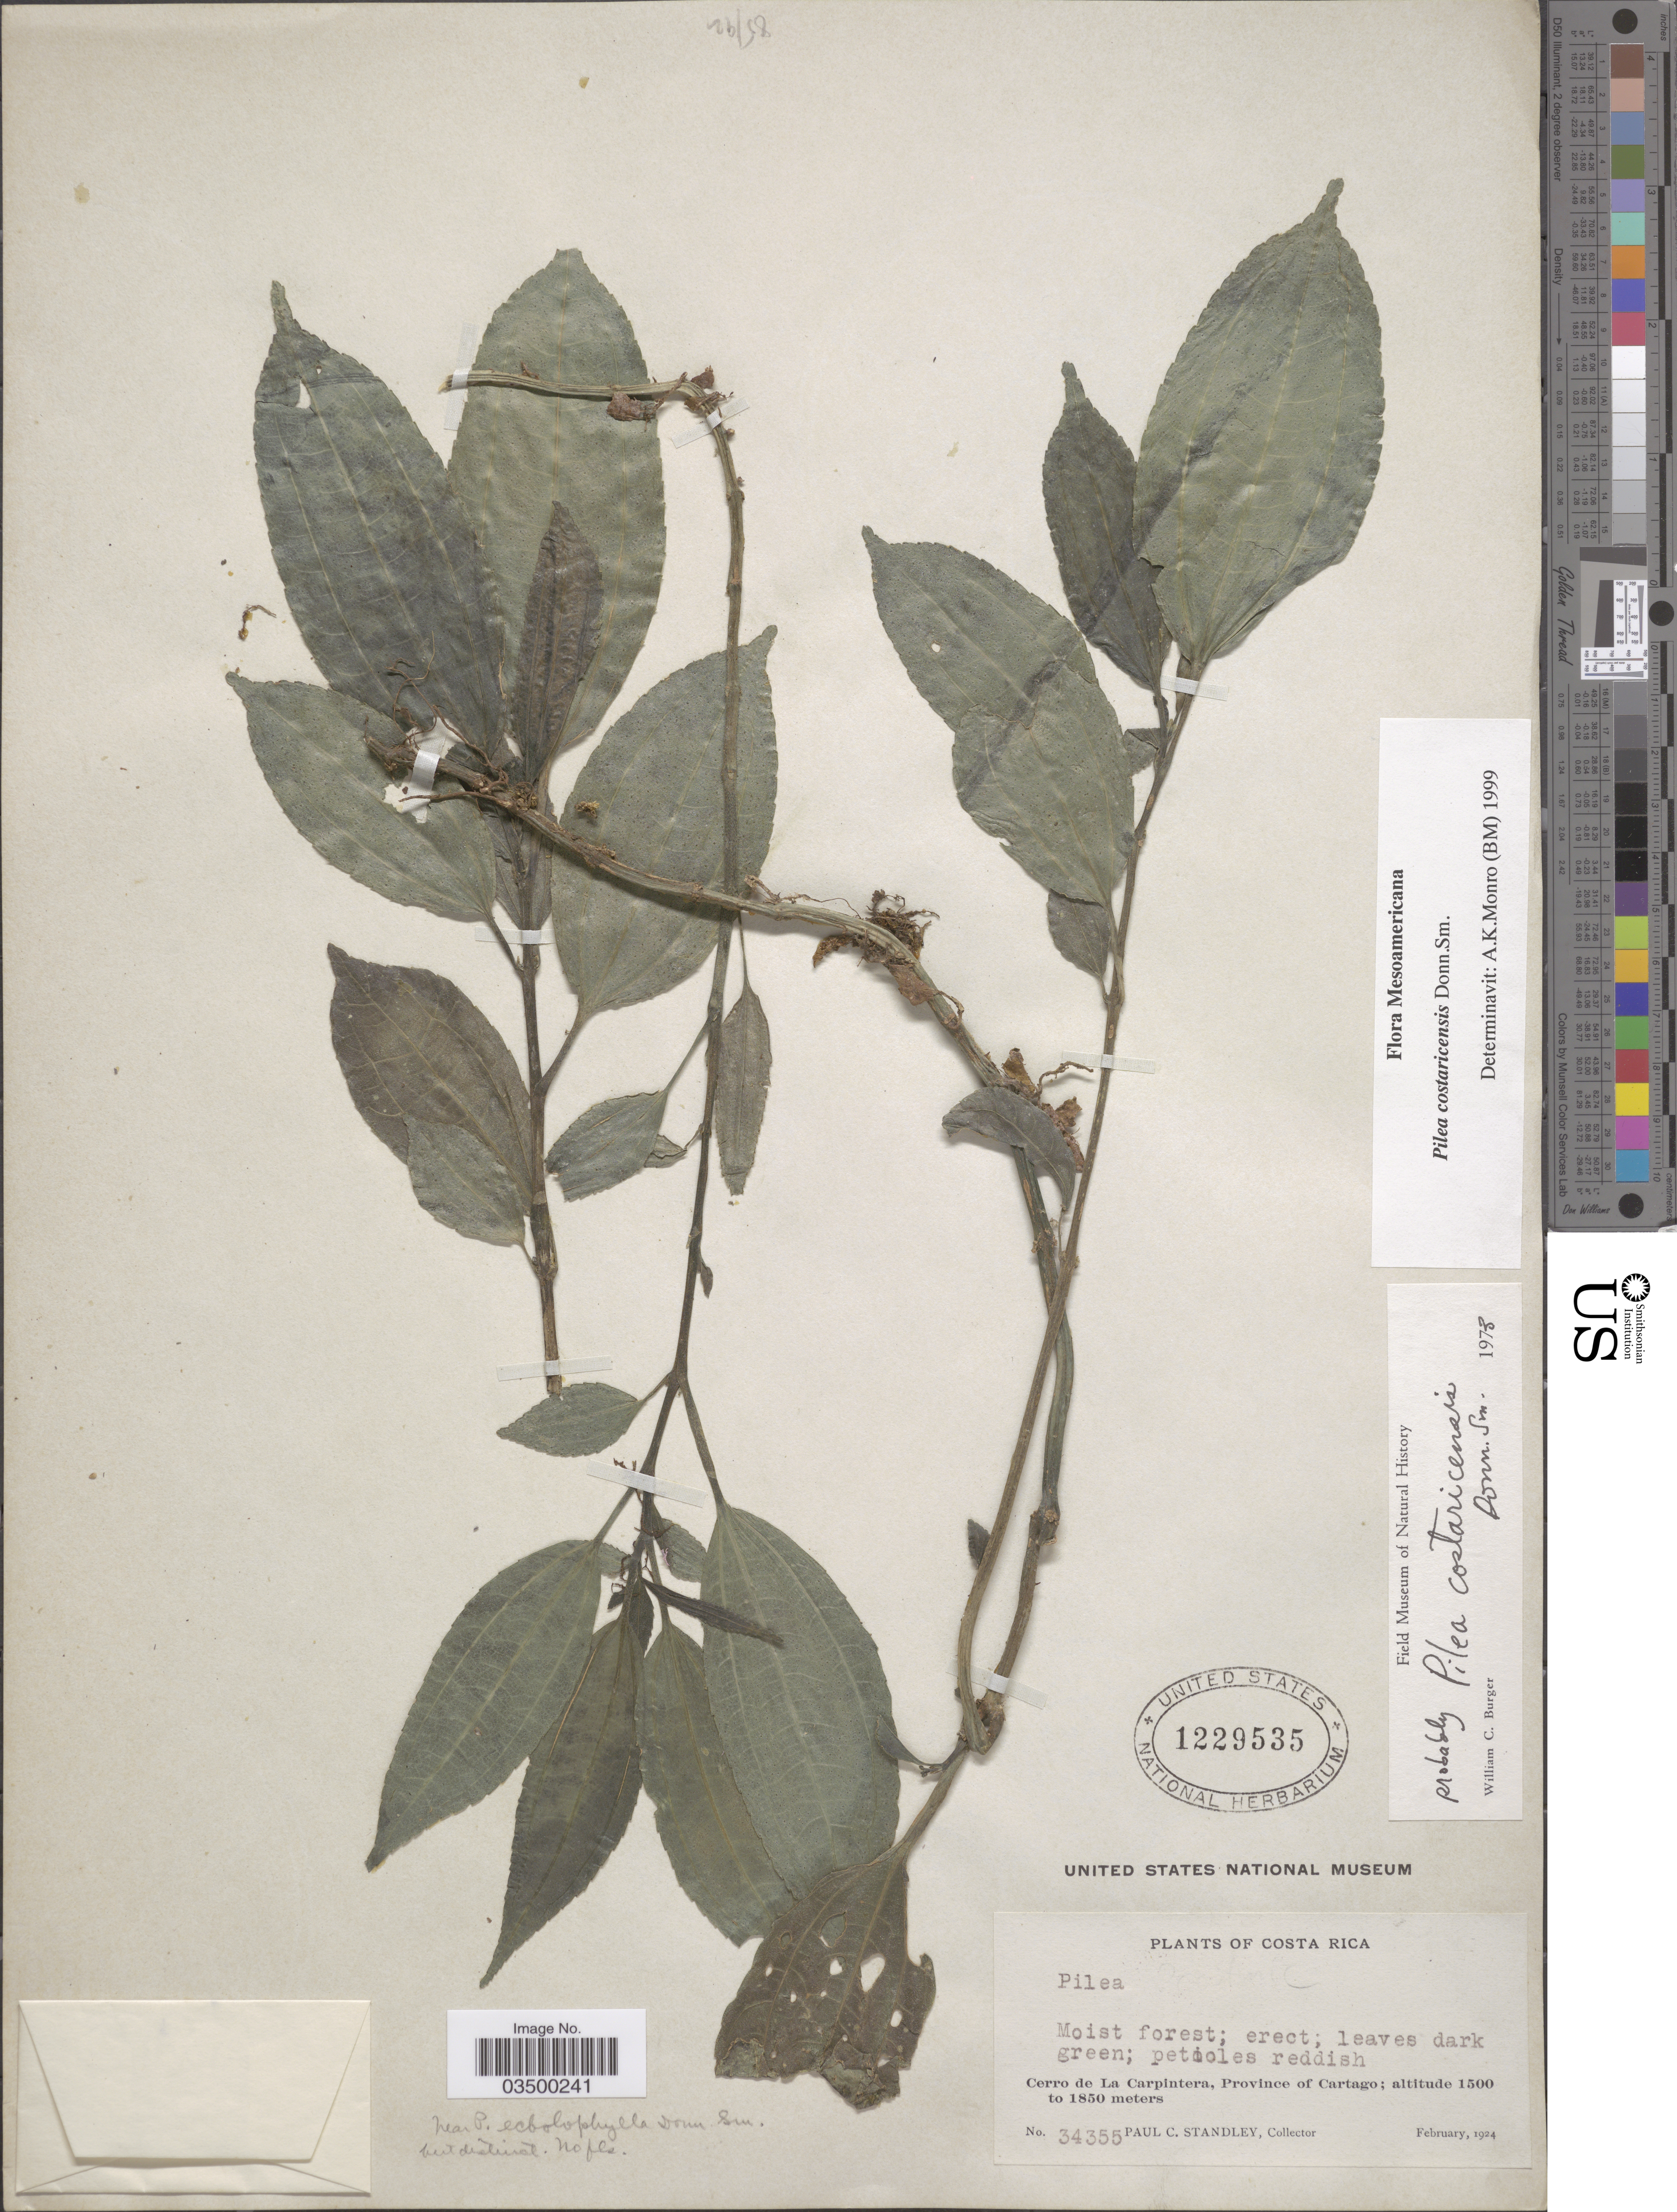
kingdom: Plantae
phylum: Tracheophyta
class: Magnoliopsida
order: Rosales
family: Urticaceae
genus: Pilea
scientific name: Pilea costaricensis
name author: Donn. Sm.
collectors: P. C. Standley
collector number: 34355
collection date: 1924-02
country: Costa Rica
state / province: Cartago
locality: Cerro de La Carpintera.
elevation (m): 1500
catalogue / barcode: US 1229535